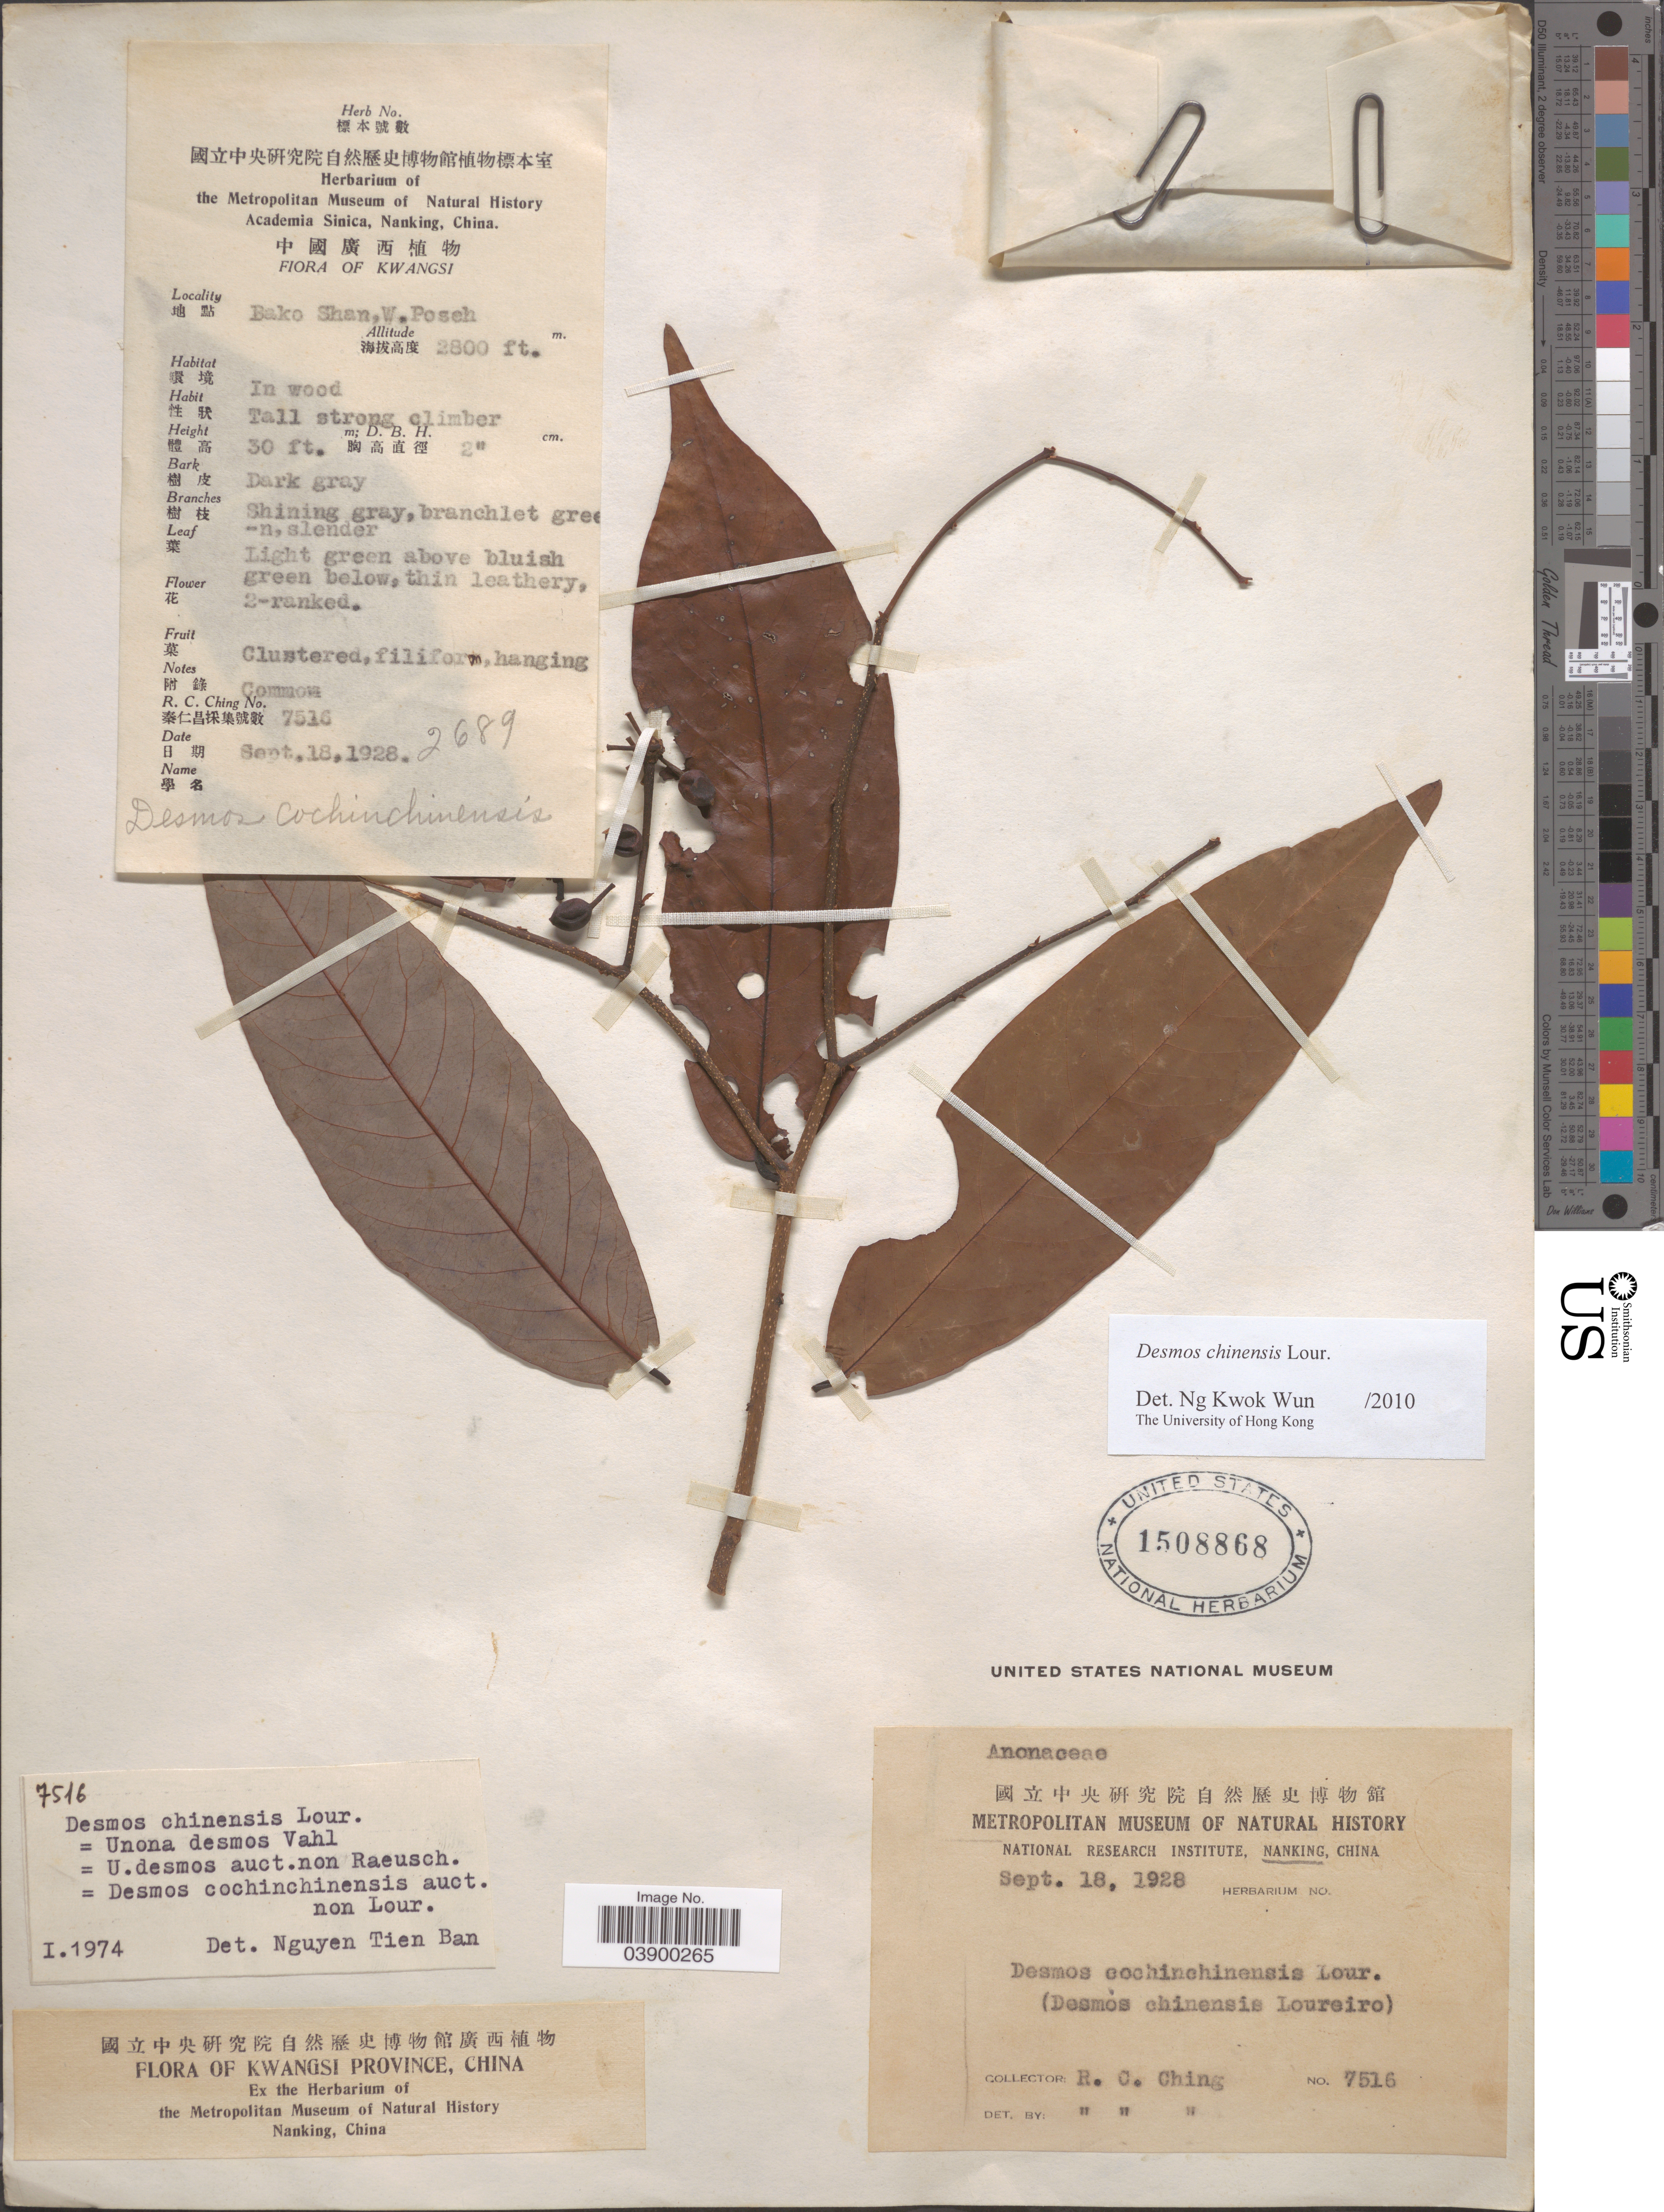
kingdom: Plantae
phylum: Tracheophyta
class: Magnoliopsida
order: Magnoliales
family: Annonaceae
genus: Desmos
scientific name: Desmos chinensis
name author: Lour.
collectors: R. C. Ching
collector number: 7516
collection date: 1928-09-18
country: China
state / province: Guangxi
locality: Kwangsi Province. Kwangsi. Bako Shan, W. Poseh.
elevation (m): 853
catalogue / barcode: US 1508868